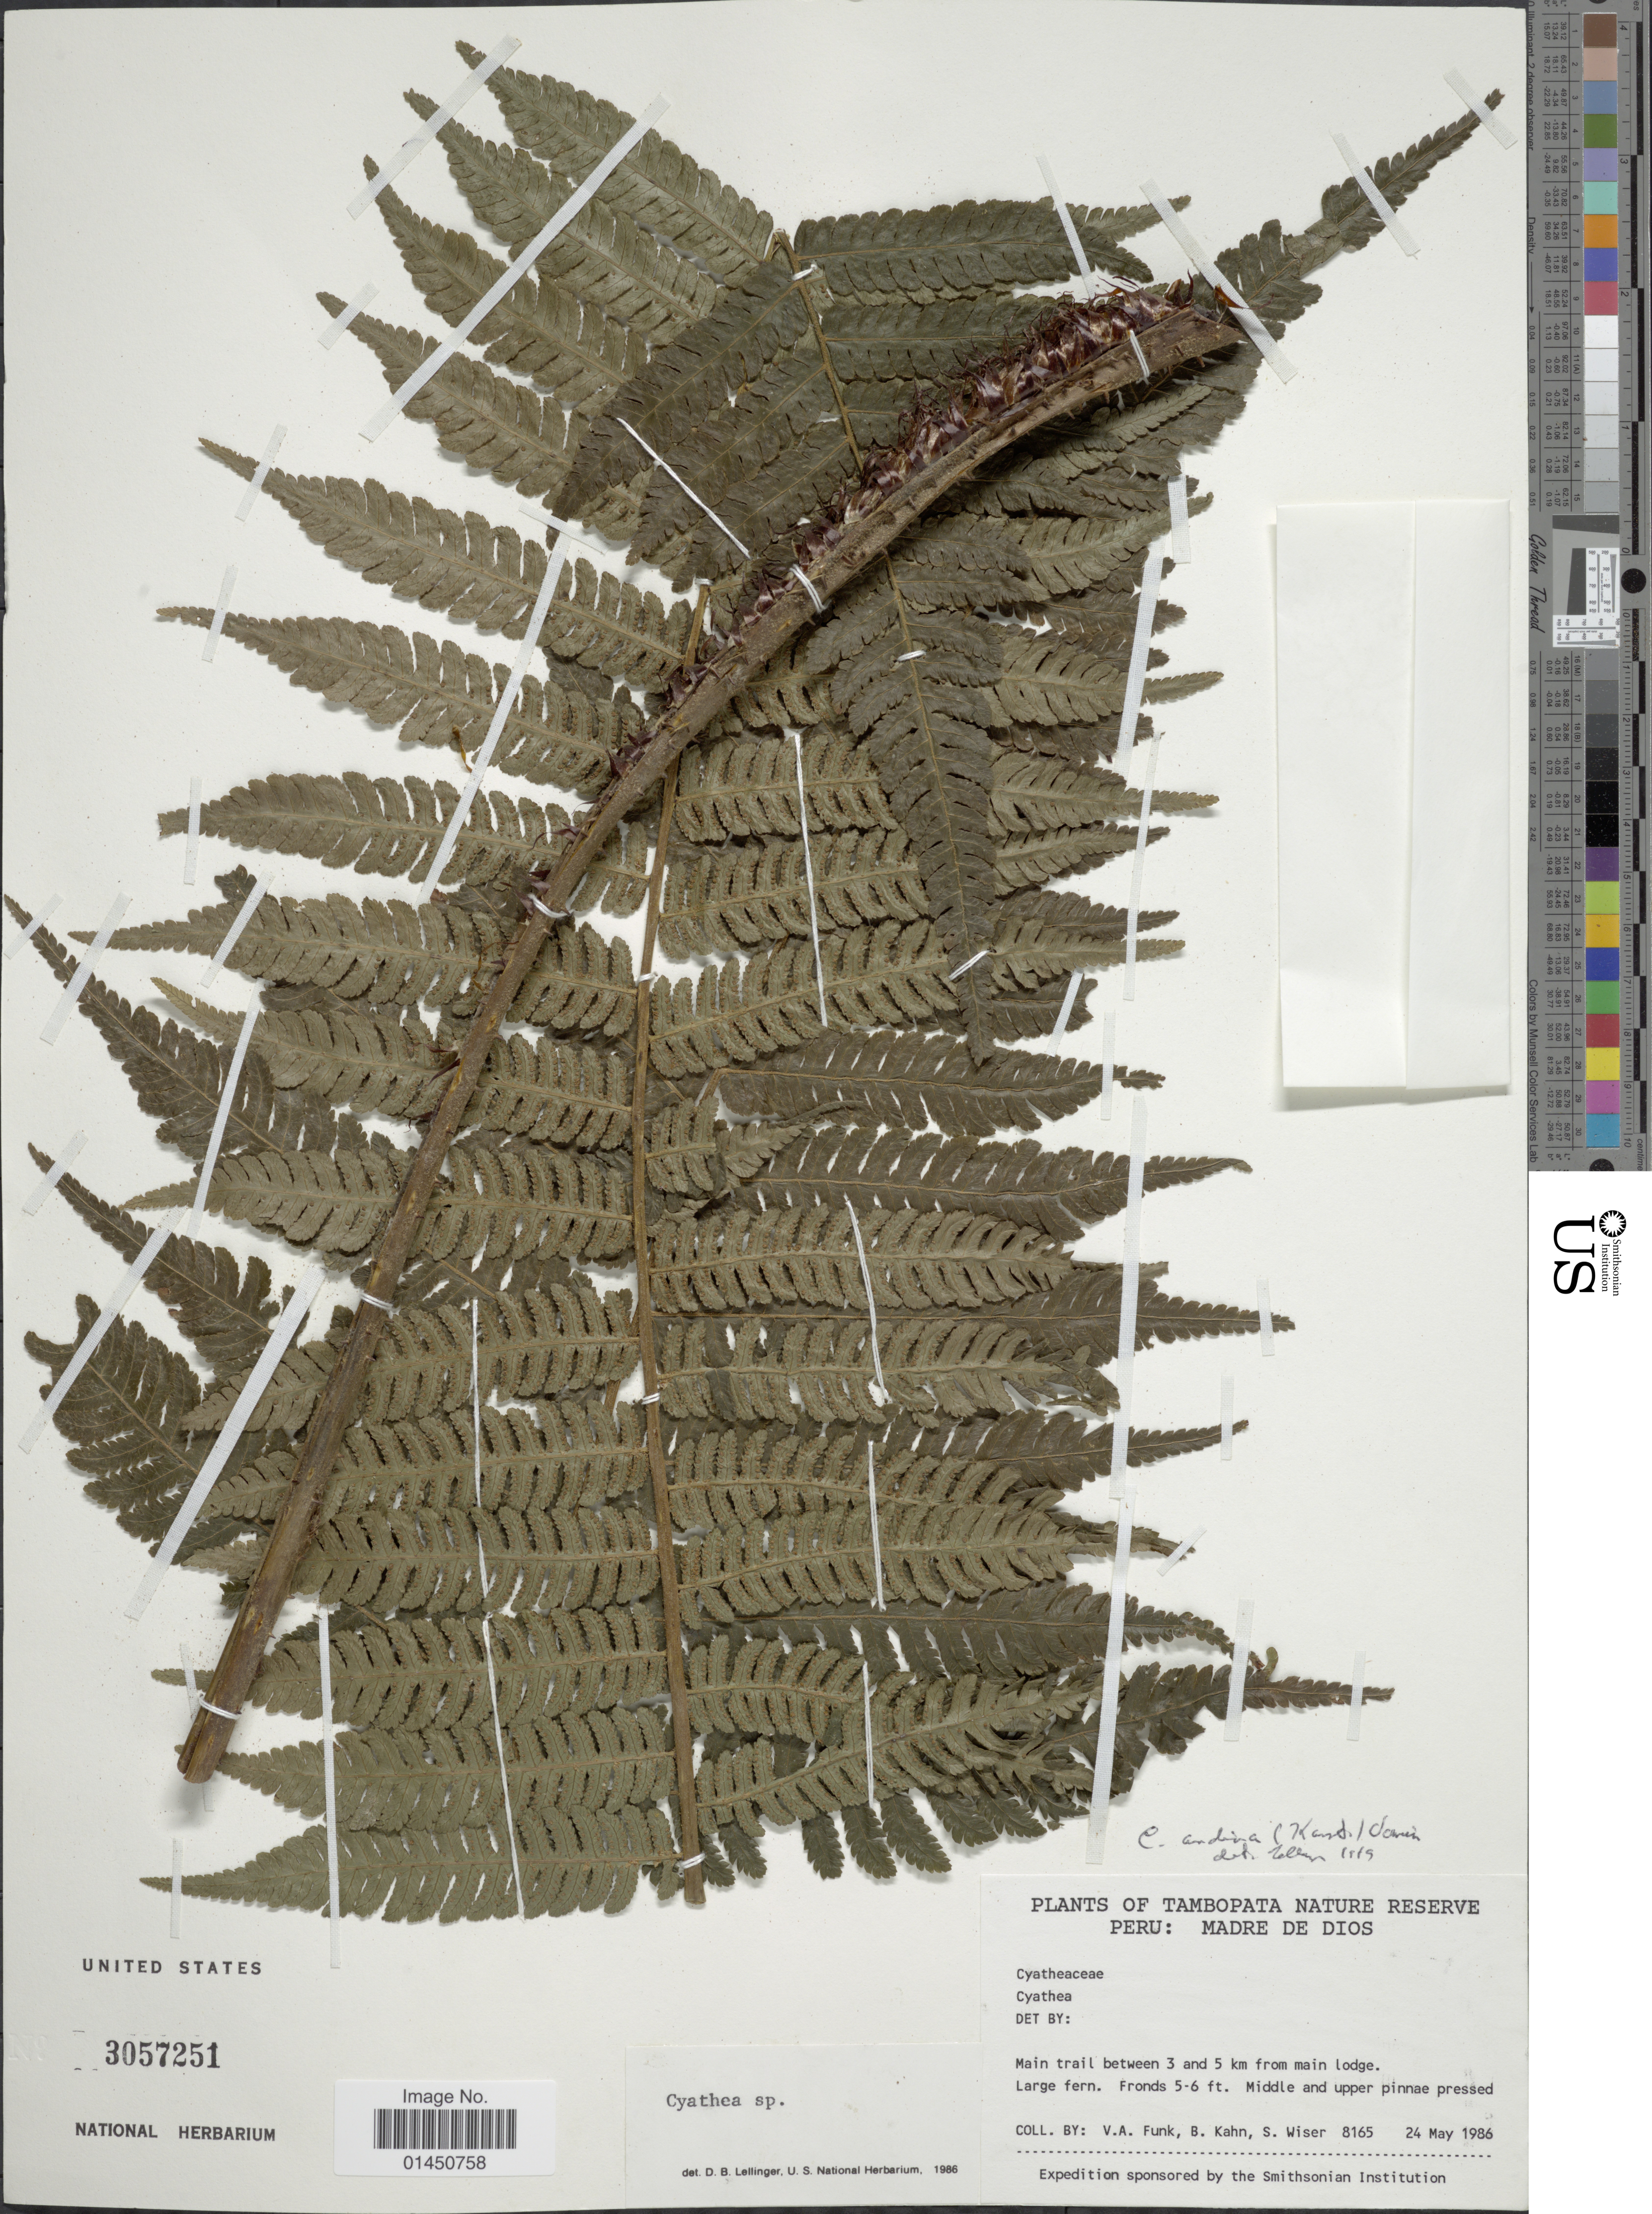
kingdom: Plantae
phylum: Tracheophyta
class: Polypodiopsida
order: Cyatheales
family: Cyatheaceae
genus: Cyathea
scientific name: Cyathea andina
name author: Domin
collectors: V. Funk, B. Kahn & S. Wiser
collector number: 8165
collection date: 1986-05-24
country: Peru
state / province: Madre de Dios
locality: Tambopata Nature Reserve, Main trail between 3 and 5 km from main lodge.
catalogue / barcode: US 3057251